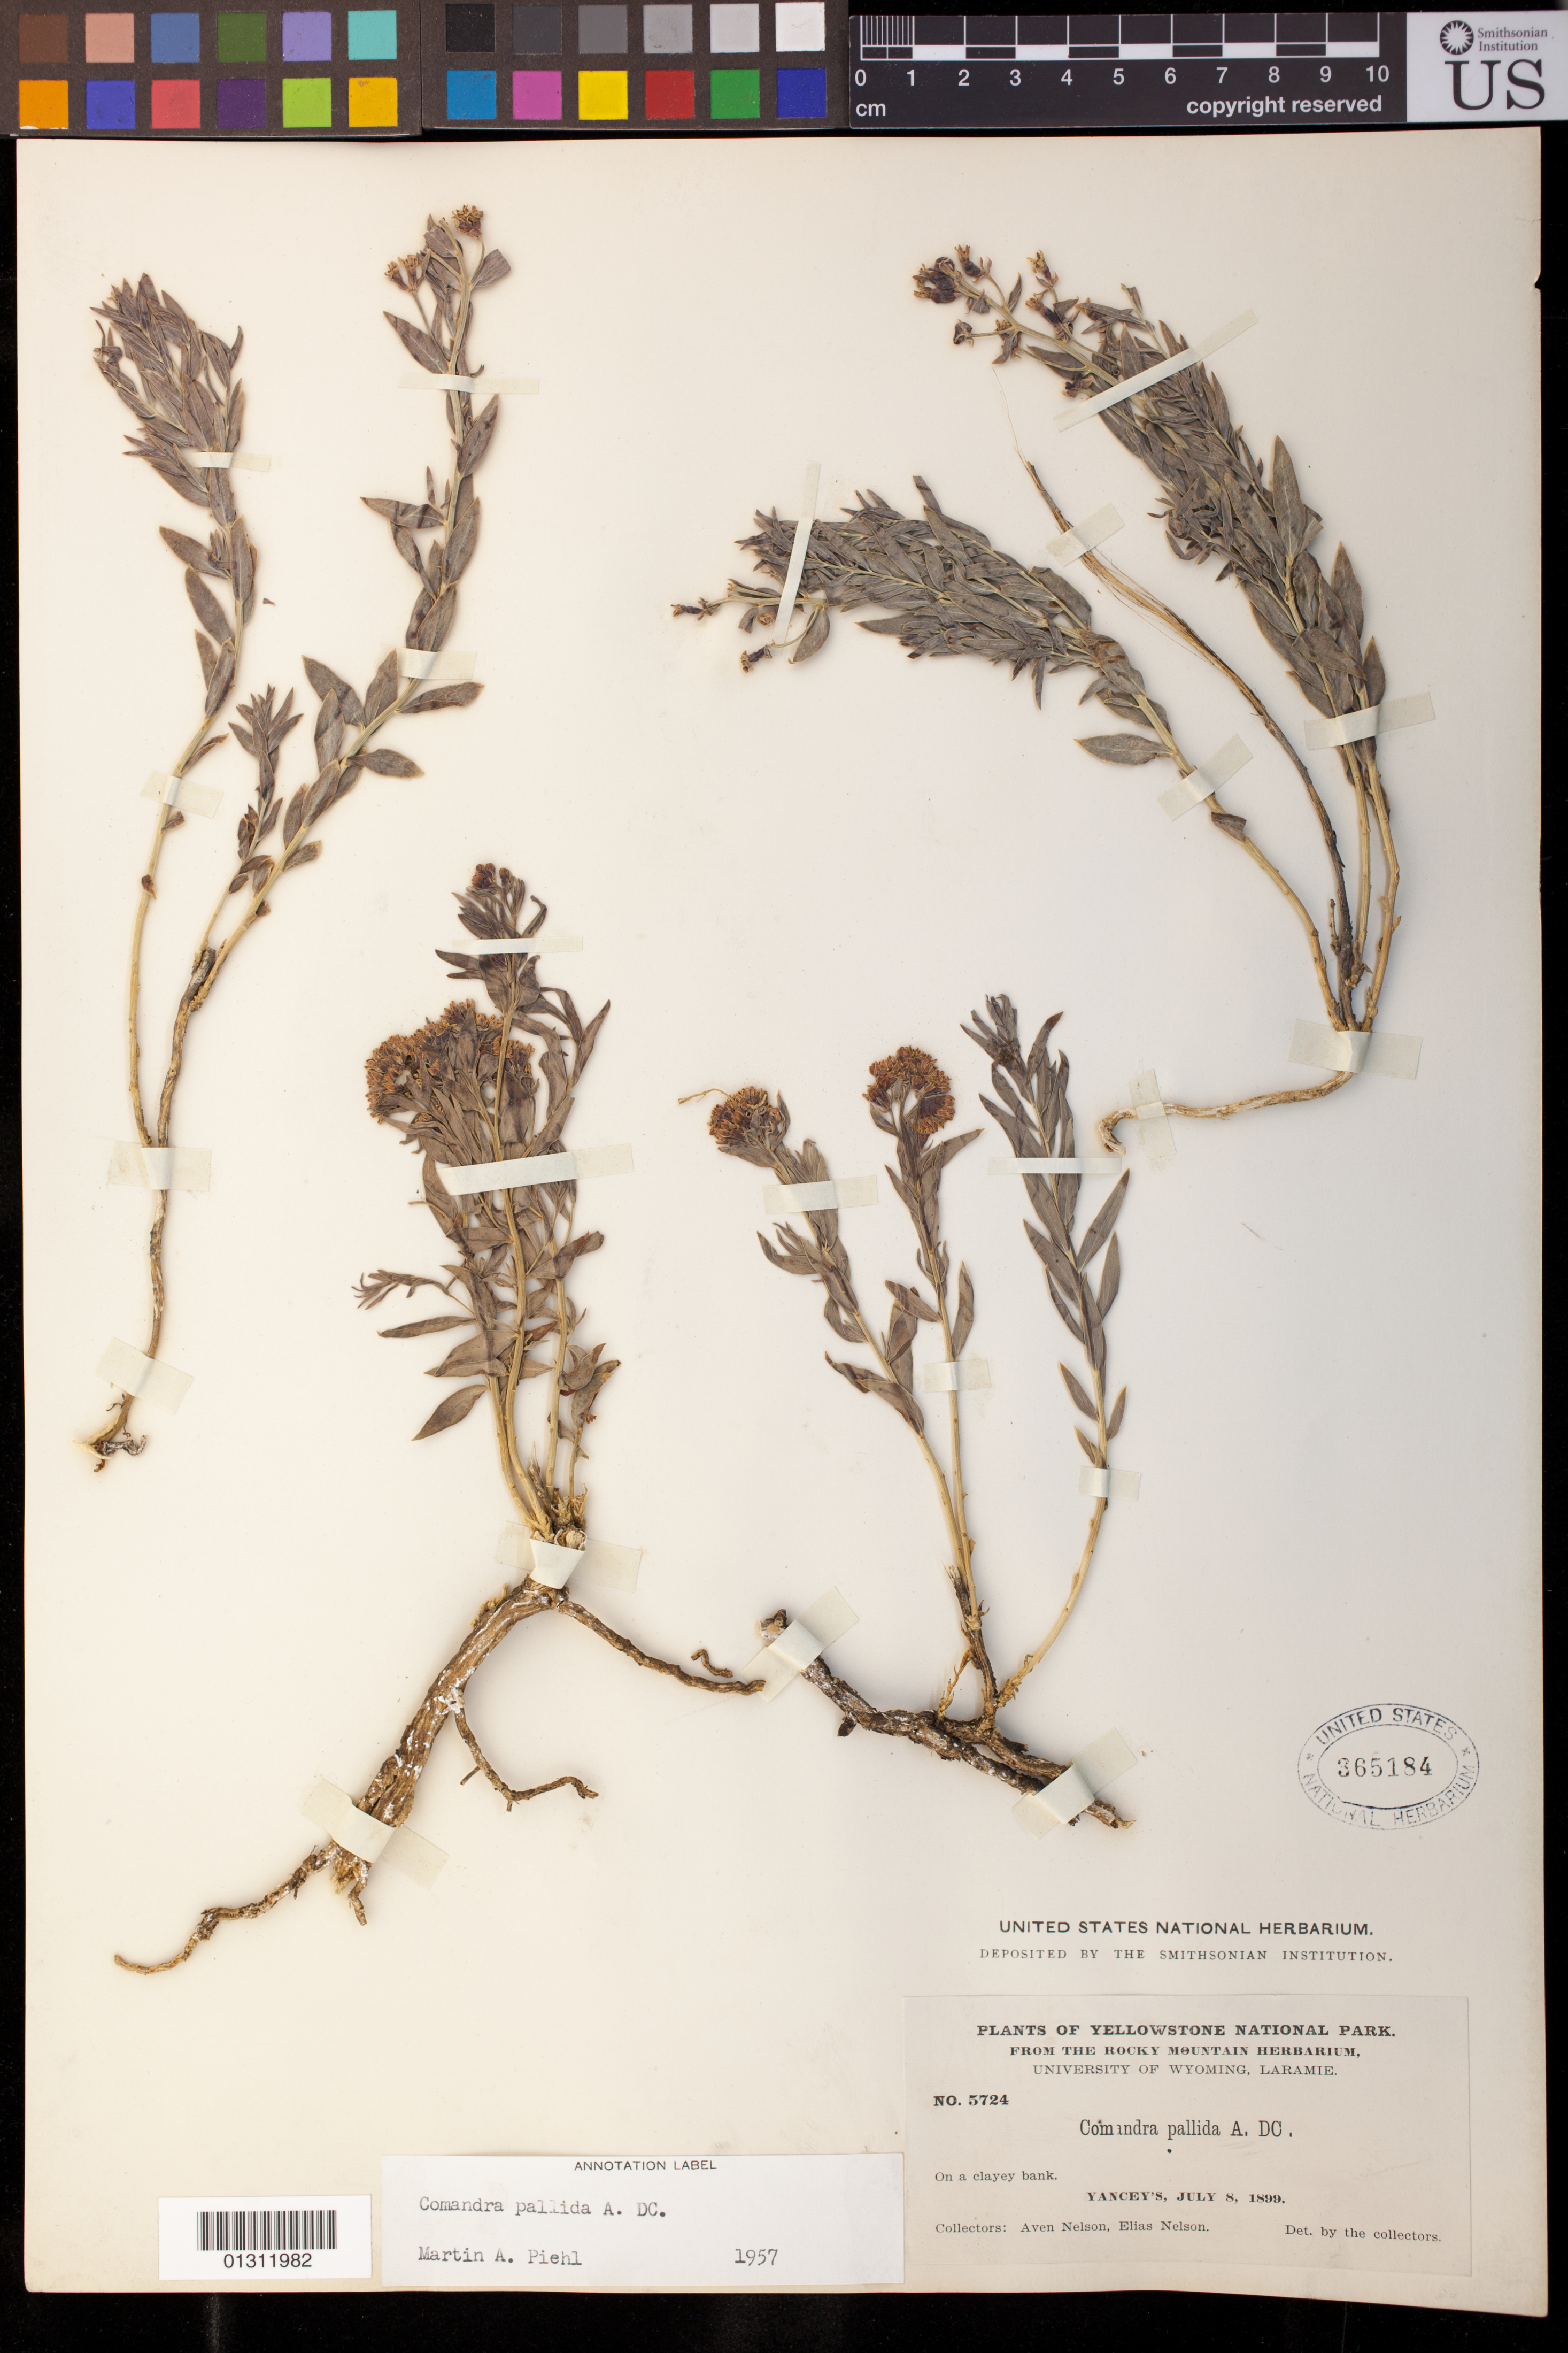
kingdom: Plantae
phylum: Tracheophyta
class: Magnoliopsida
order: Santalales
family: Comandraceae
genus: Comandra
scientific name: Comandra pallida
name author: A. DC.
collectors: A. Nelson & E. Nelson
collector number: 5724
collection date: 1899-07-08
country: United States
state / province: Wyoming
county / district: Park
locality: Yellowstone National Park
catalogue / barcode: US 365184